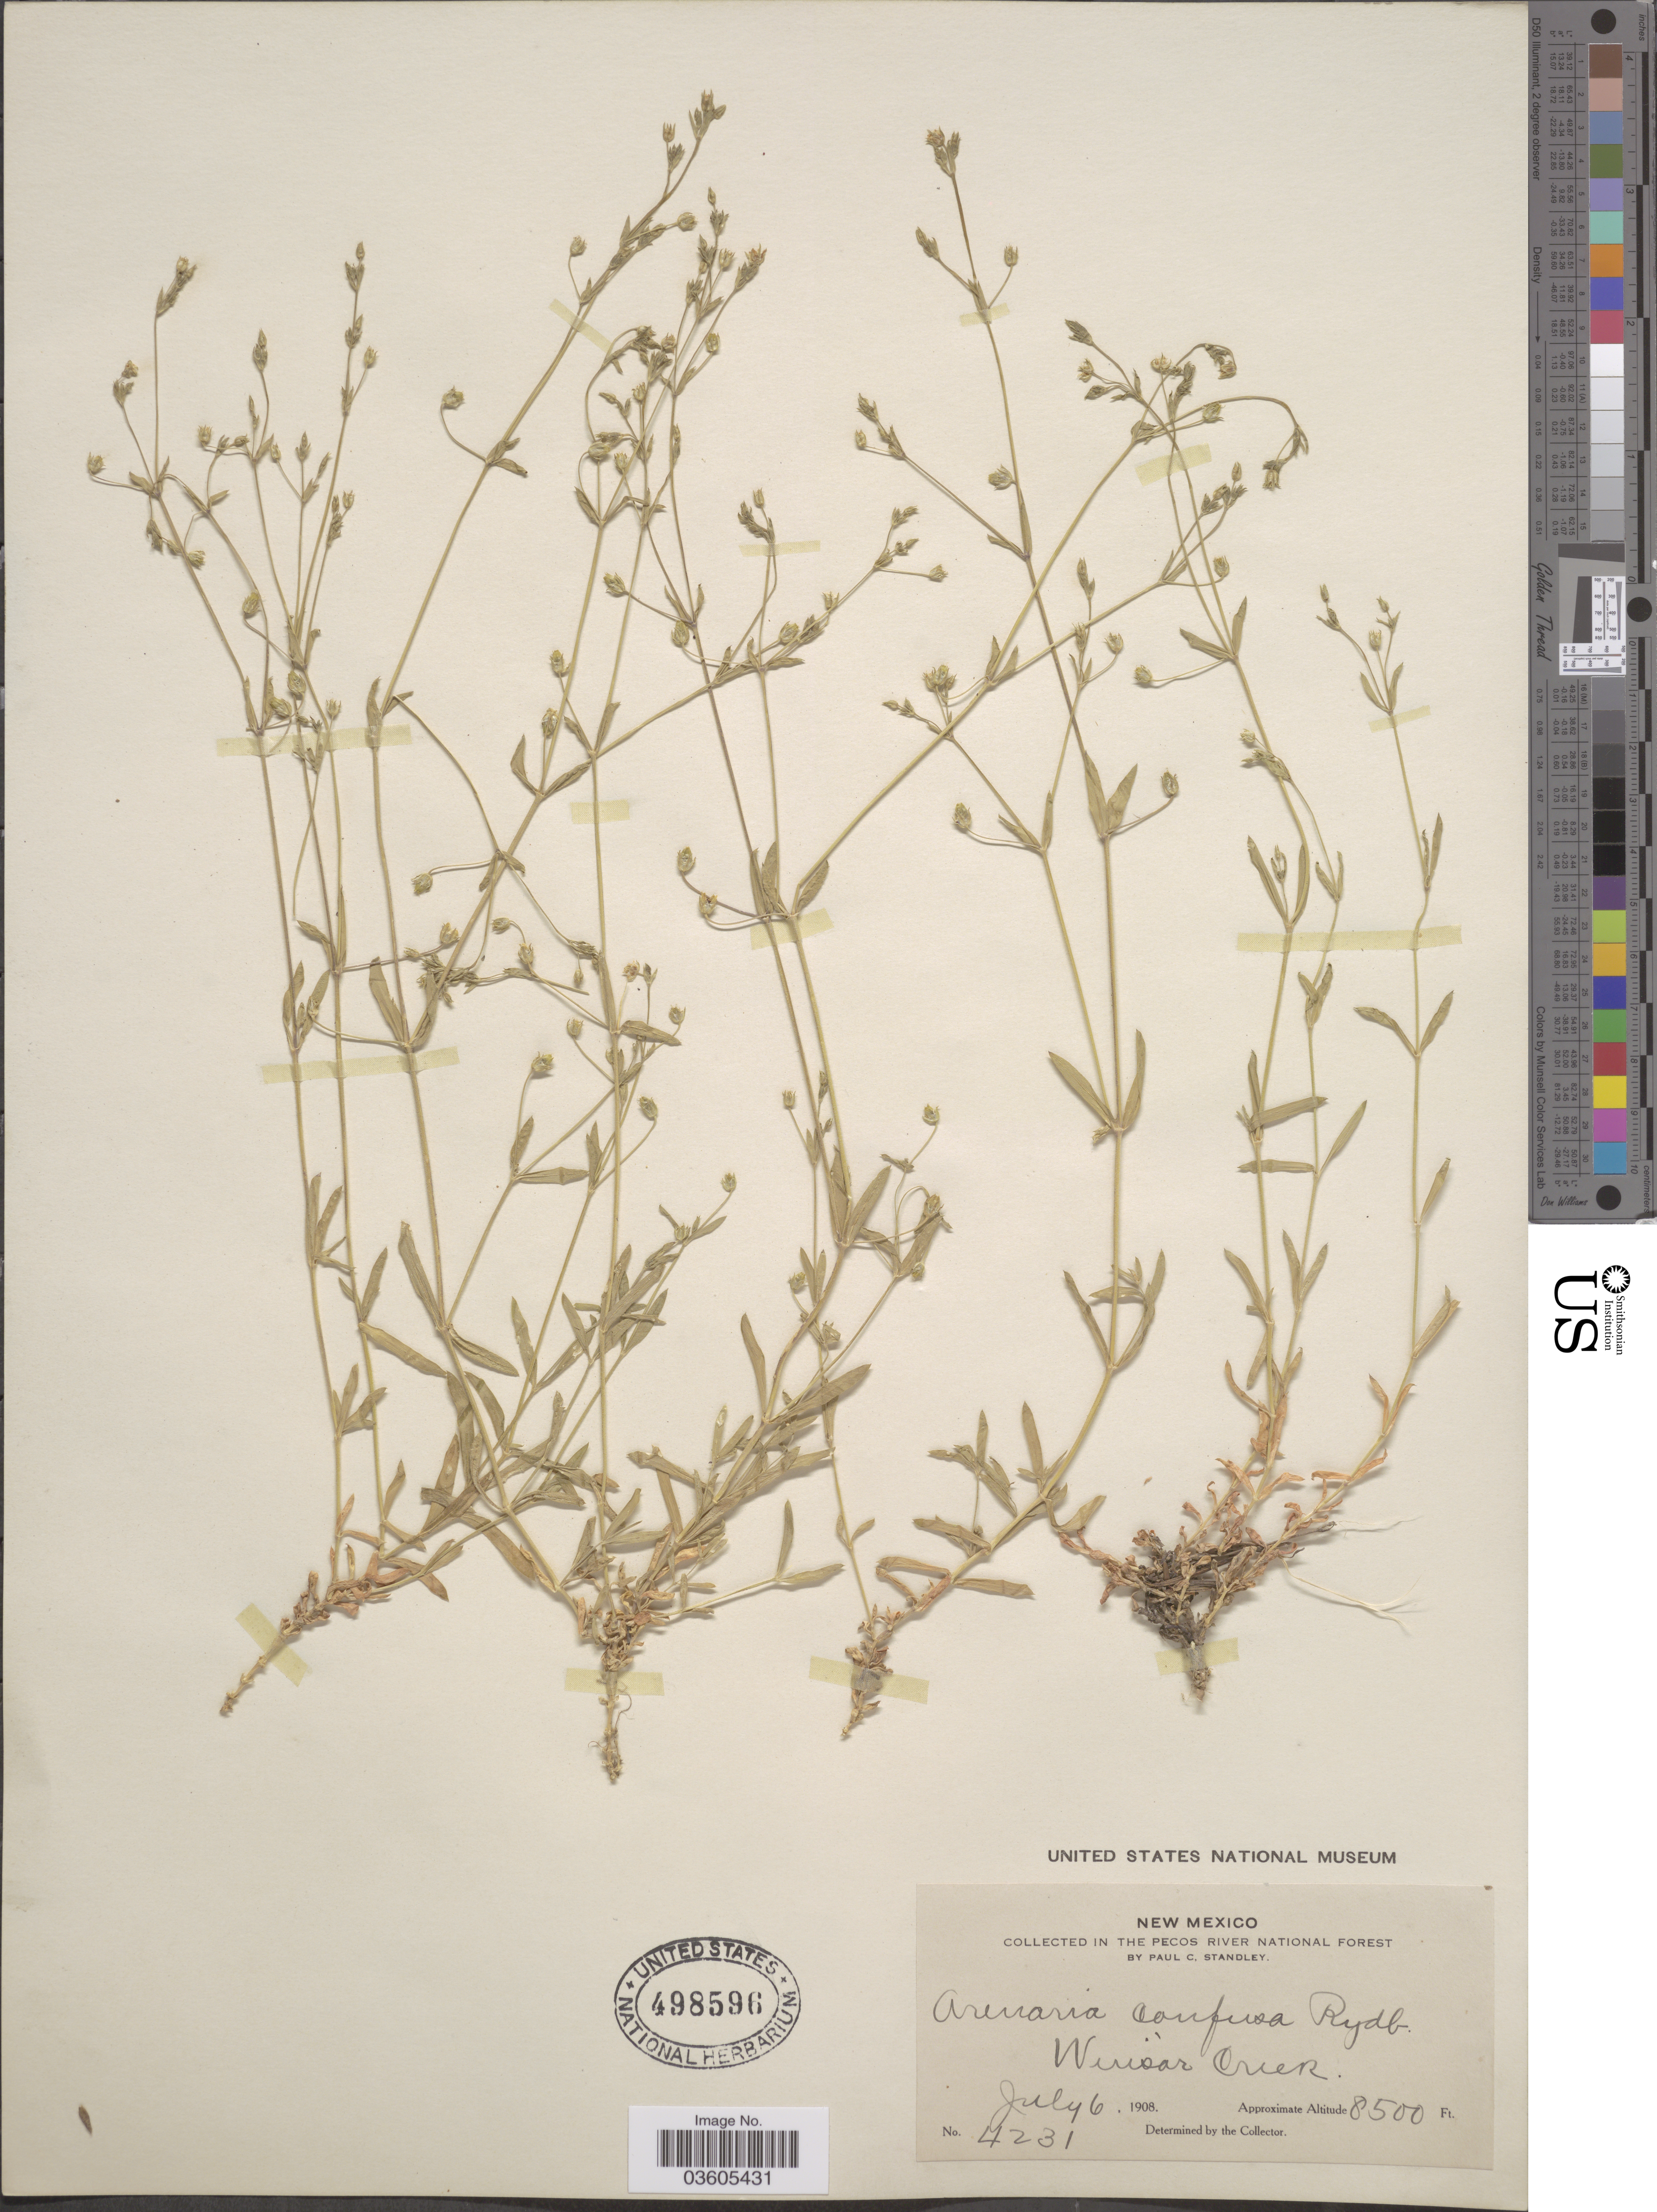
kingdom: Plantae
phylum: Tracheophyta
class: Magnoliopsida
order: Caryophyllales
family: Caryophyllaceae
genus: Arenaria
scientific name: Arenaria confusa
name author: Rydb.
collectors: P. C. Standley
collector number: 4231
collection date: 1908-07-06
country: United States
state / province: New Mexico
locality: In the Pecos River National Forest. Winsor Creek.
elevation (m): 2591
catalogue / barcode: US 498596